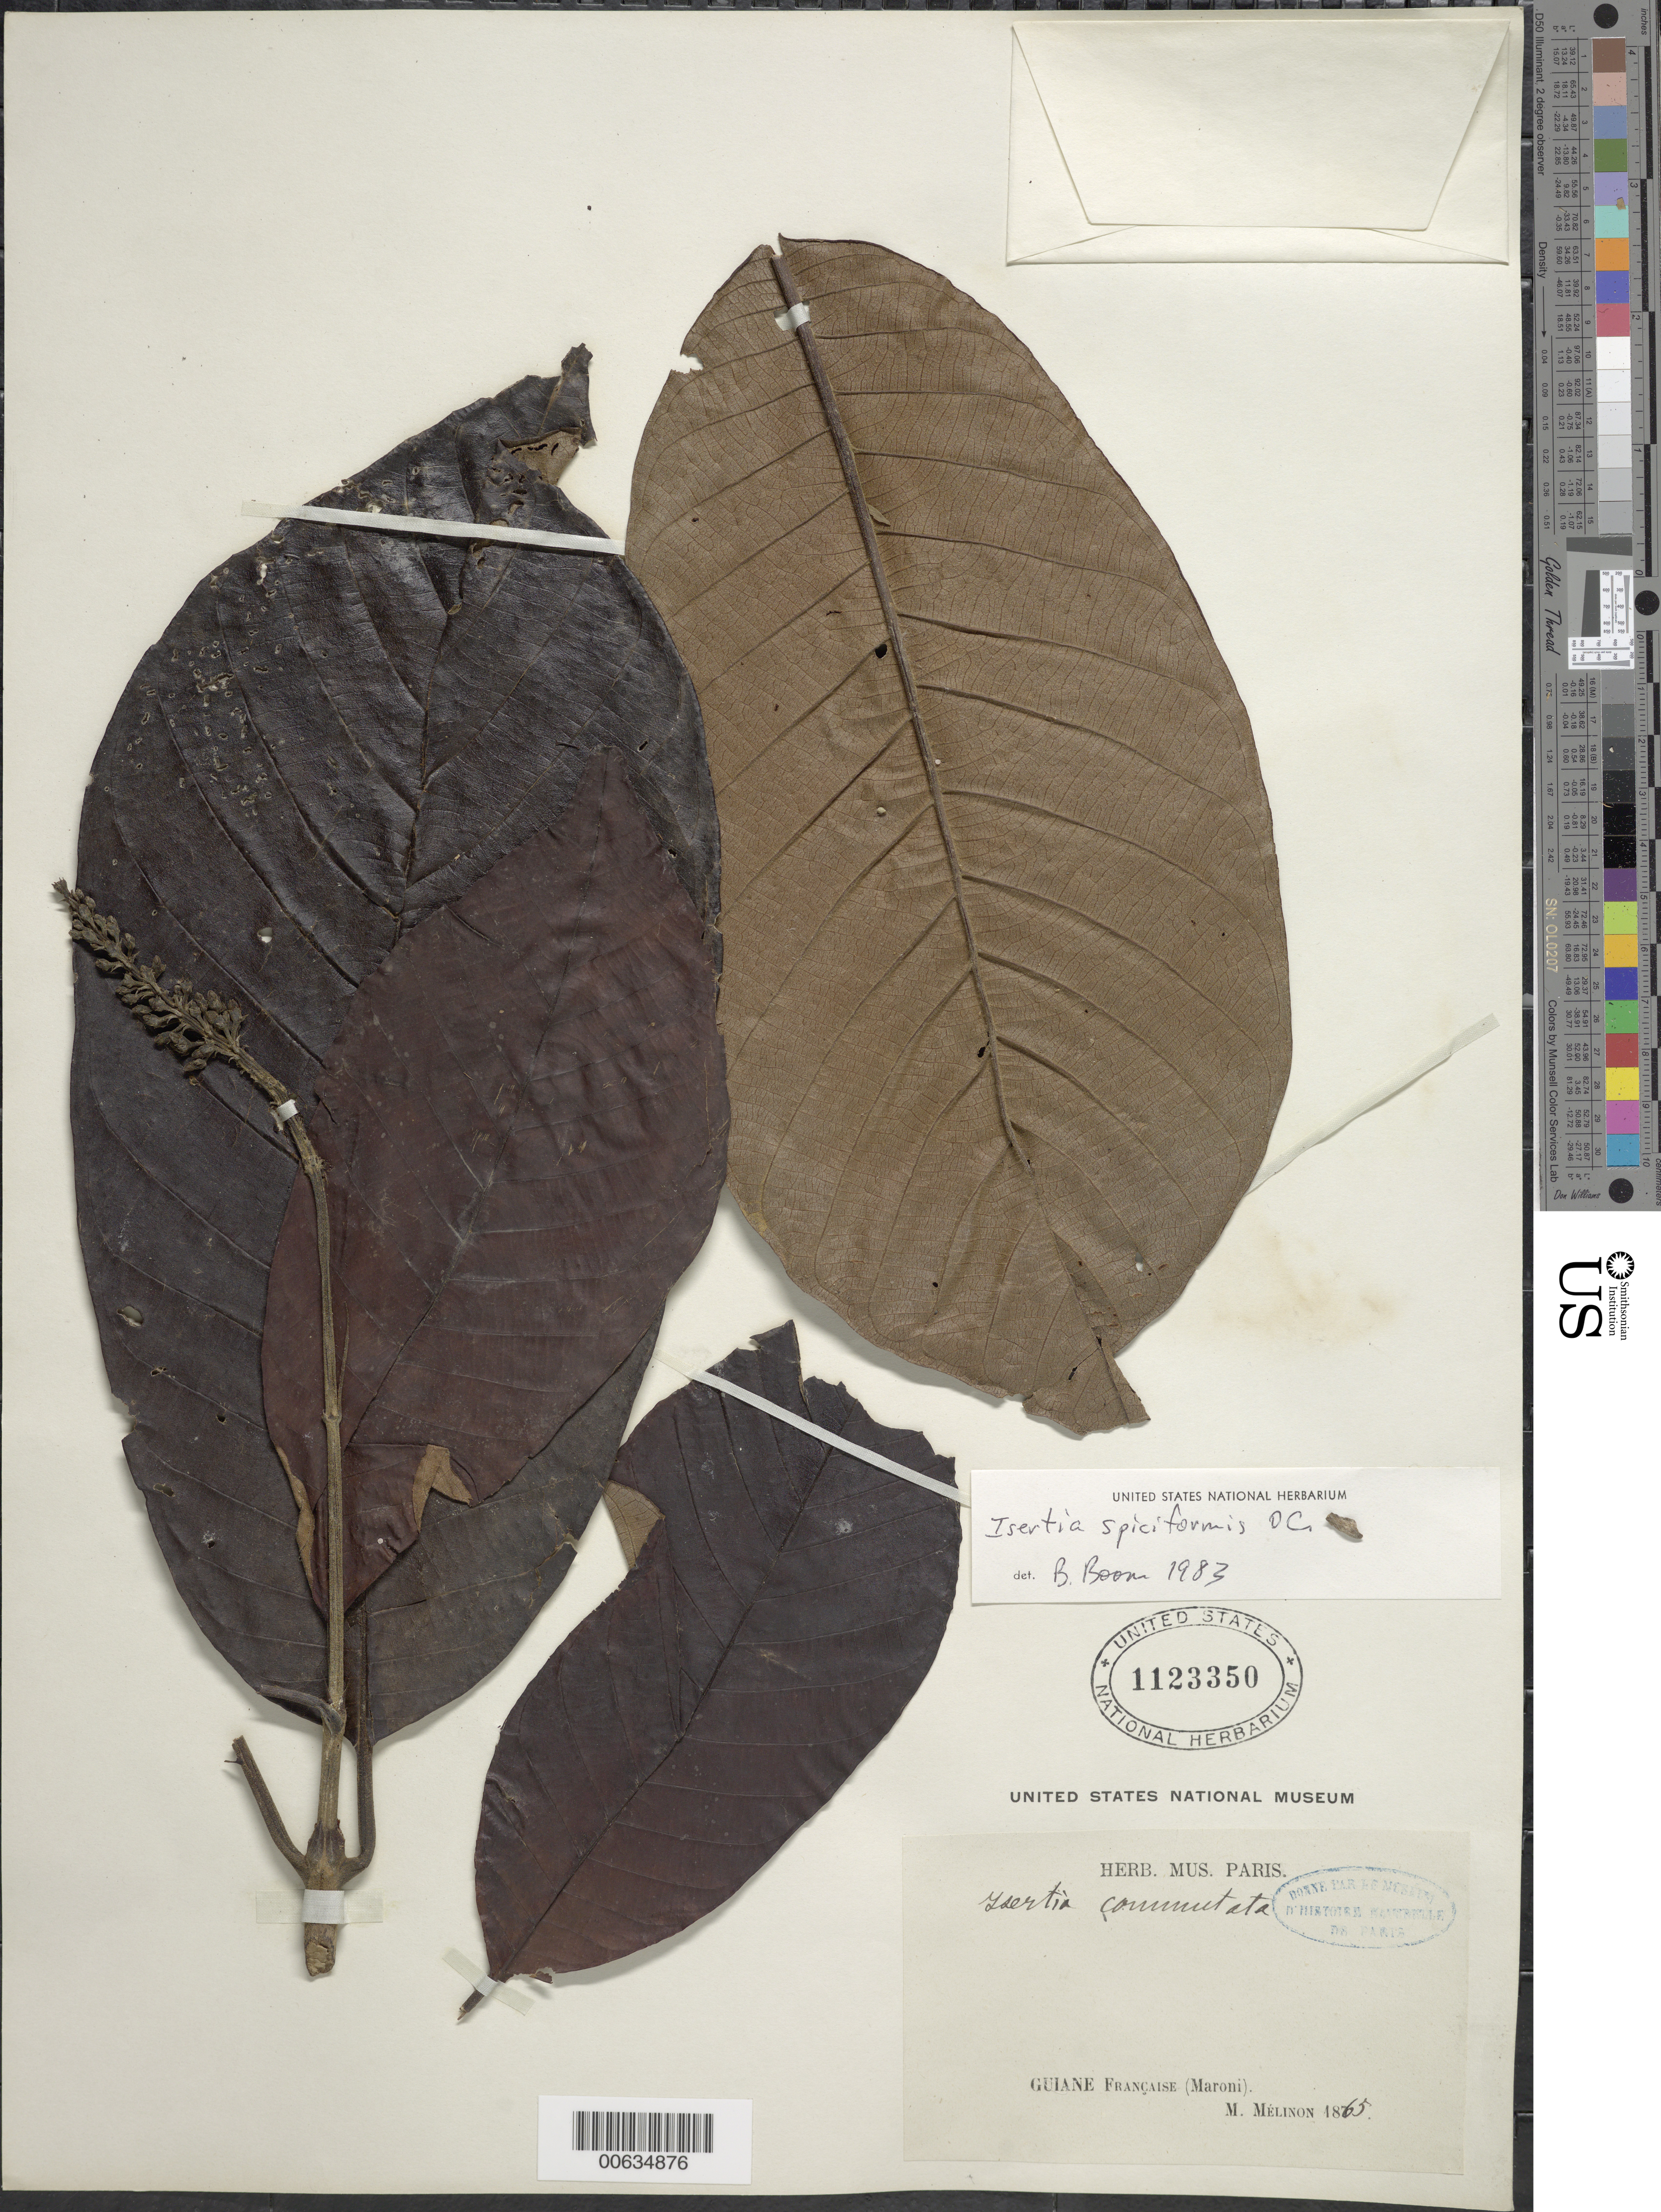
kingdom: Plantae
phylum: Tracheophyta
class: Magnoliopsida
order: Gentianales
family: Rubiaceae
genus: Isertia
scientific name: Isertia spiciformis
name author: DC.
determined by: Boom, B. M.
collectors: E. Mélinon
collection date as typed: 1865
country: French Guiana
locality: Maroni R.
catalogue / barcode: US 1123350